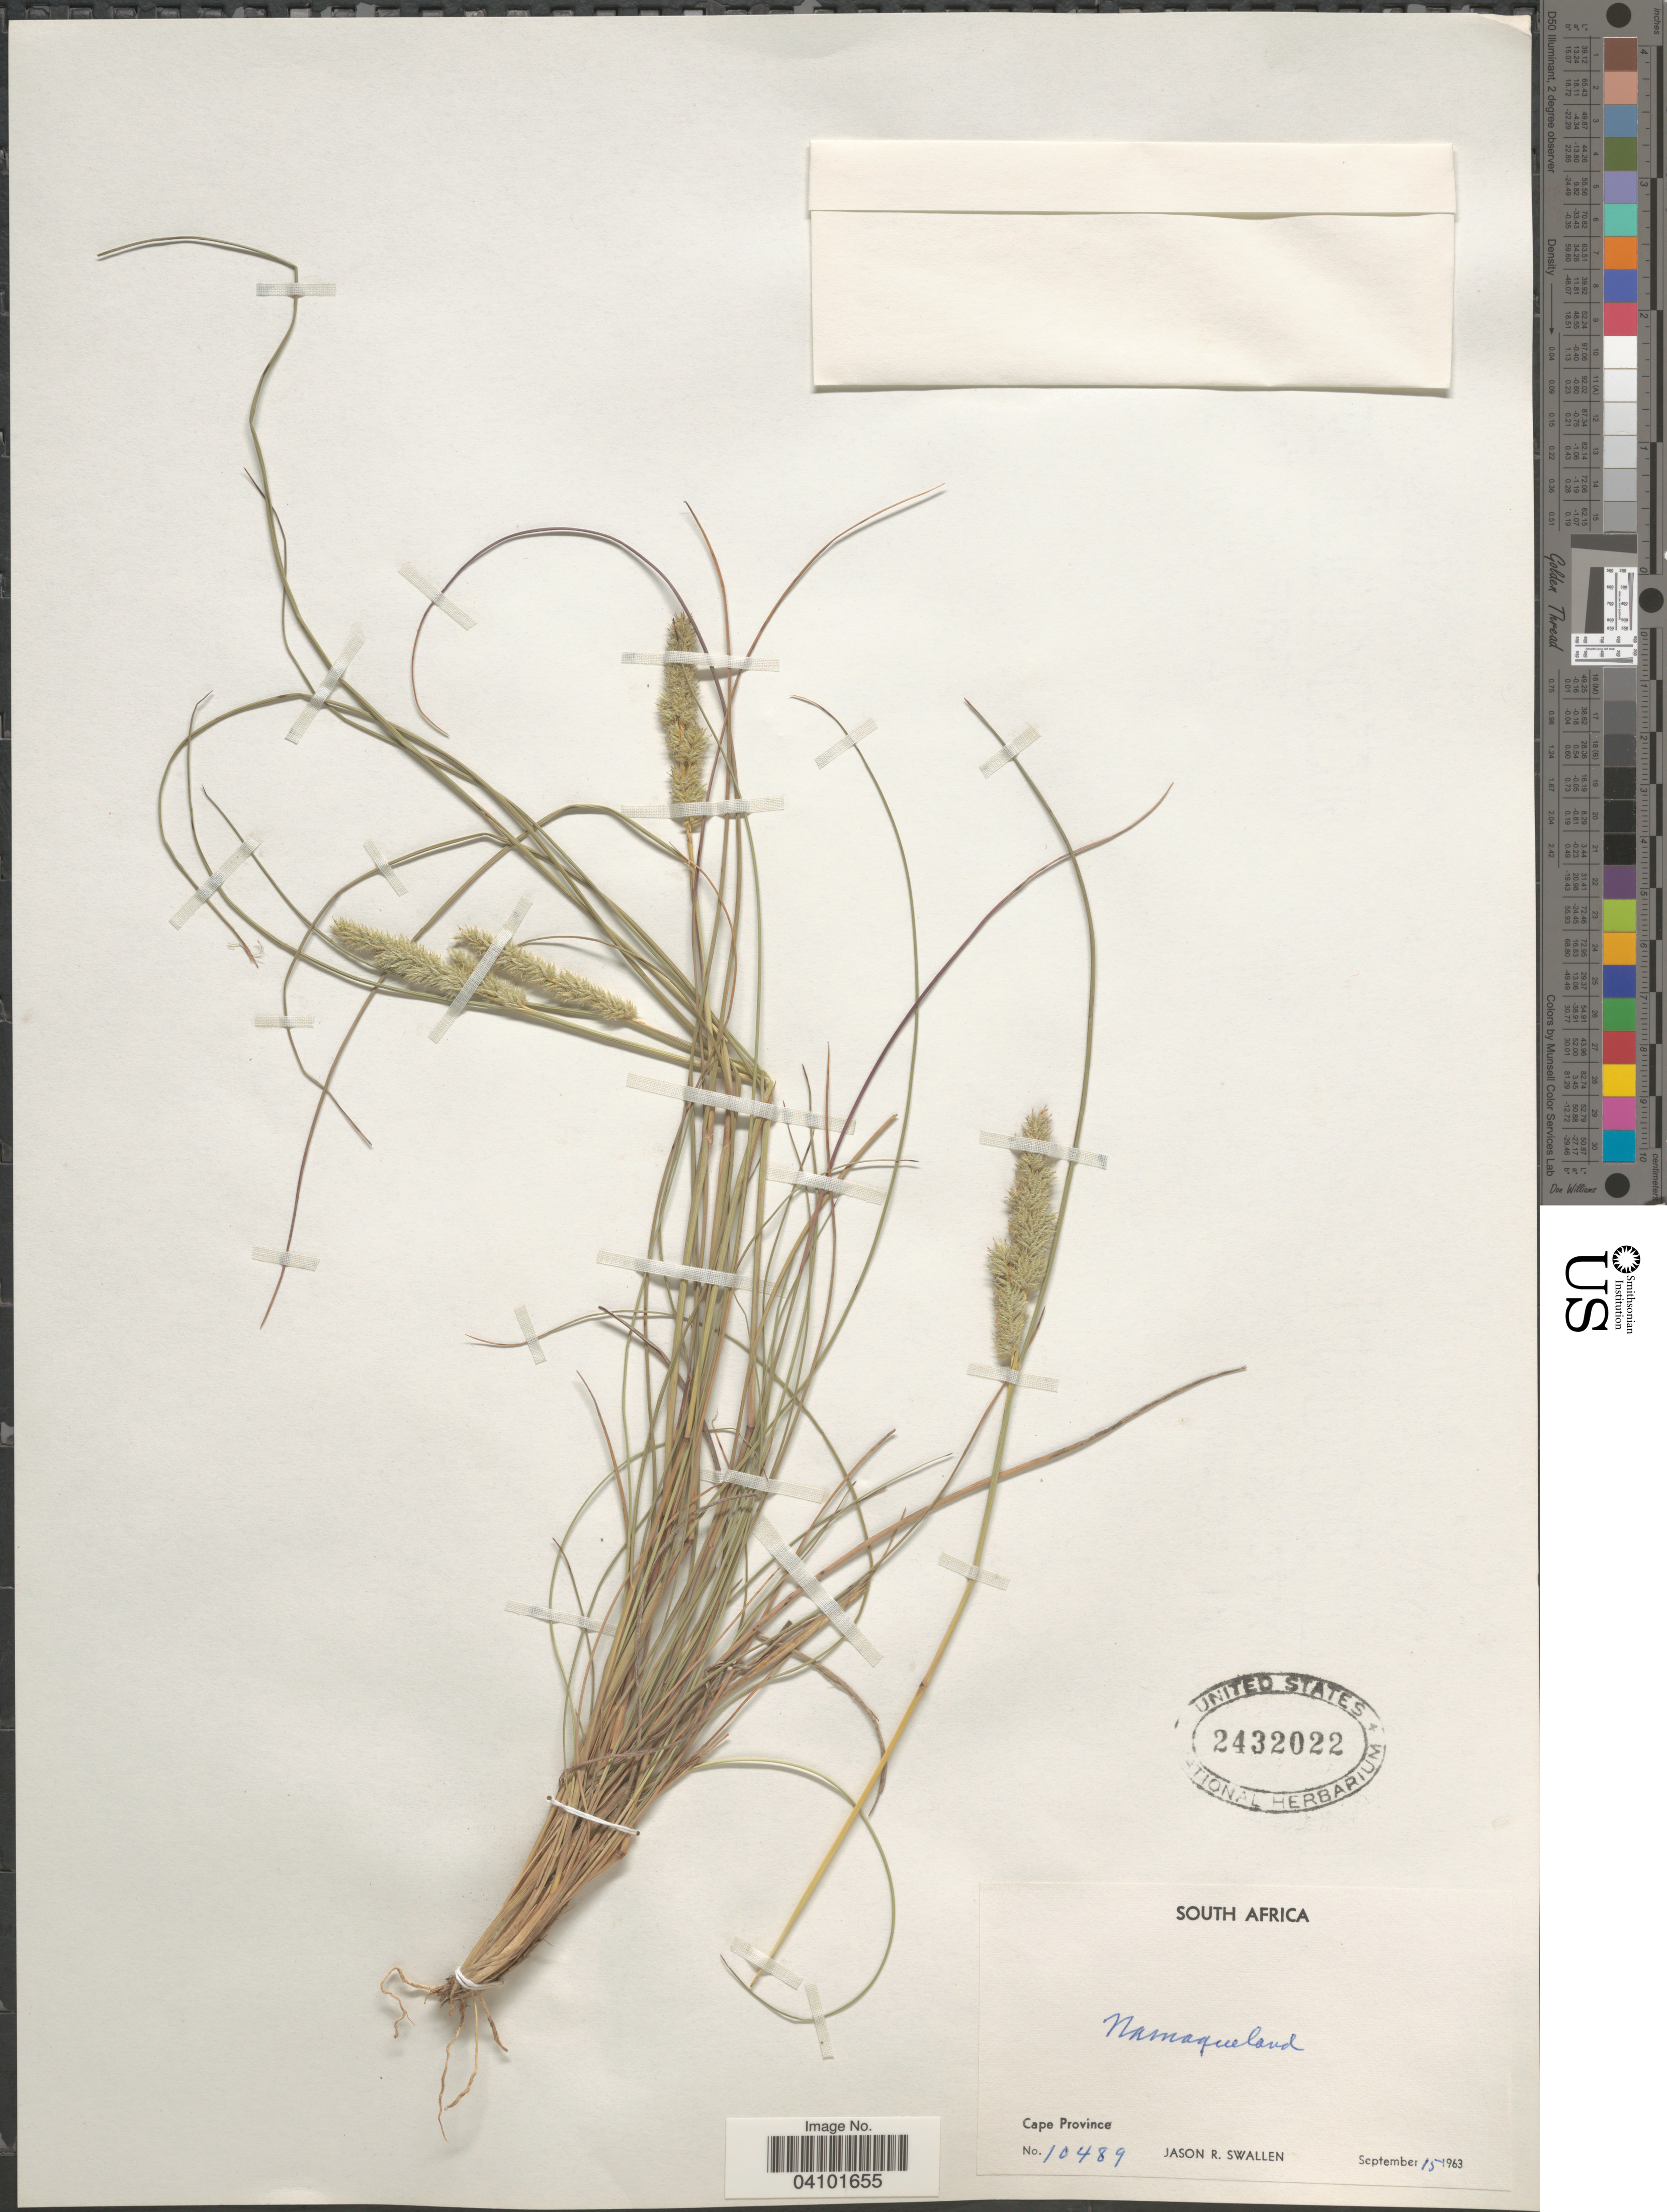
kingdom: Plantae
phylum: Tracheophyta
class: Liliopsida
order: Poales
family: Poaceae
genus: Tribolium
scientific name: Tribolium hispidum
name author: (Thunb.) Desv.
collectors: J. R. Swallen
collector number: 10489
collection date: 1963-09-15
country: South Africa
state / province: Northern Cape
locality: Namaqueland.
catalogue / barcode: US 2432022